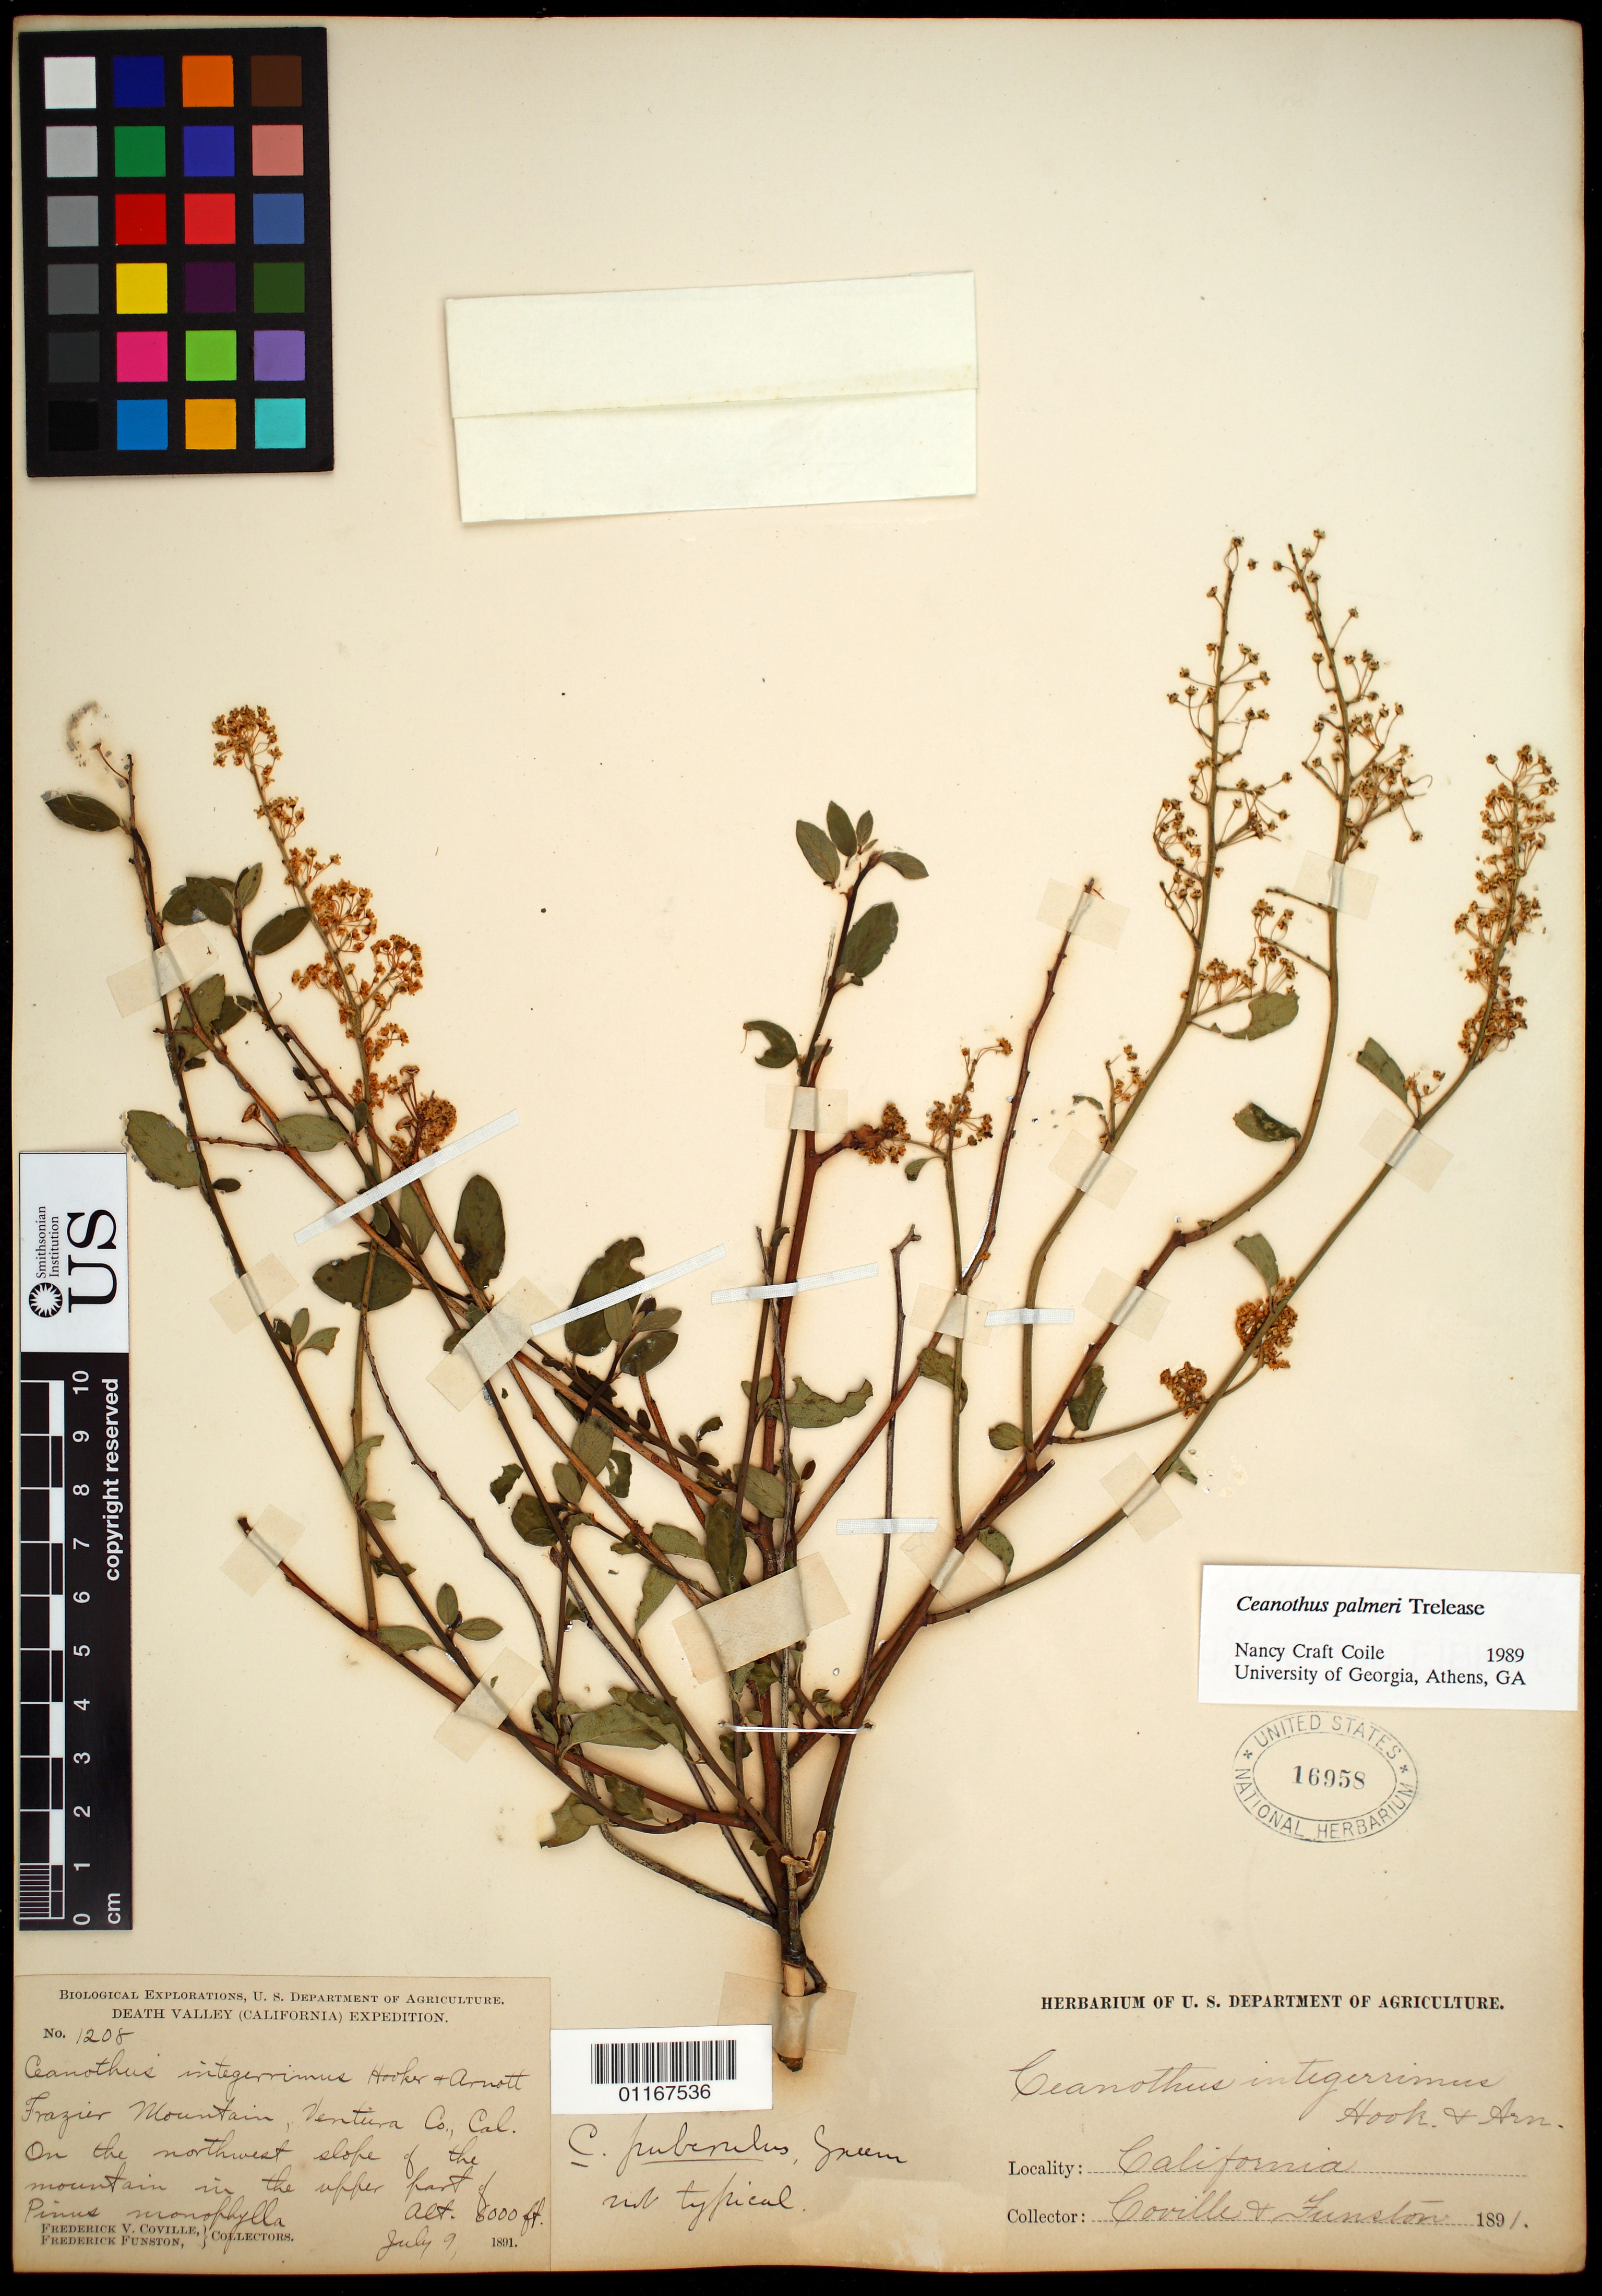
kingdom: Plantae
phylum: Tracheophyta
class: Magnoliopsida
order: Rosales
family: Rhamnaceae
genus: Ceanothus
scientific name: Ceanothus palmeri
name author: Trel.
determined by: Coile, N. C.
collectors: F. V. Coville & F. Funston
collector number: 1208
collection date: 1891-07-09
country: United States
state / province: California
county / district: Ventura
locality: Frazer Mt., on the northwest slope of the mountain in the upper part.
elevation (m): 1829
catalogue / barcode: US 16958